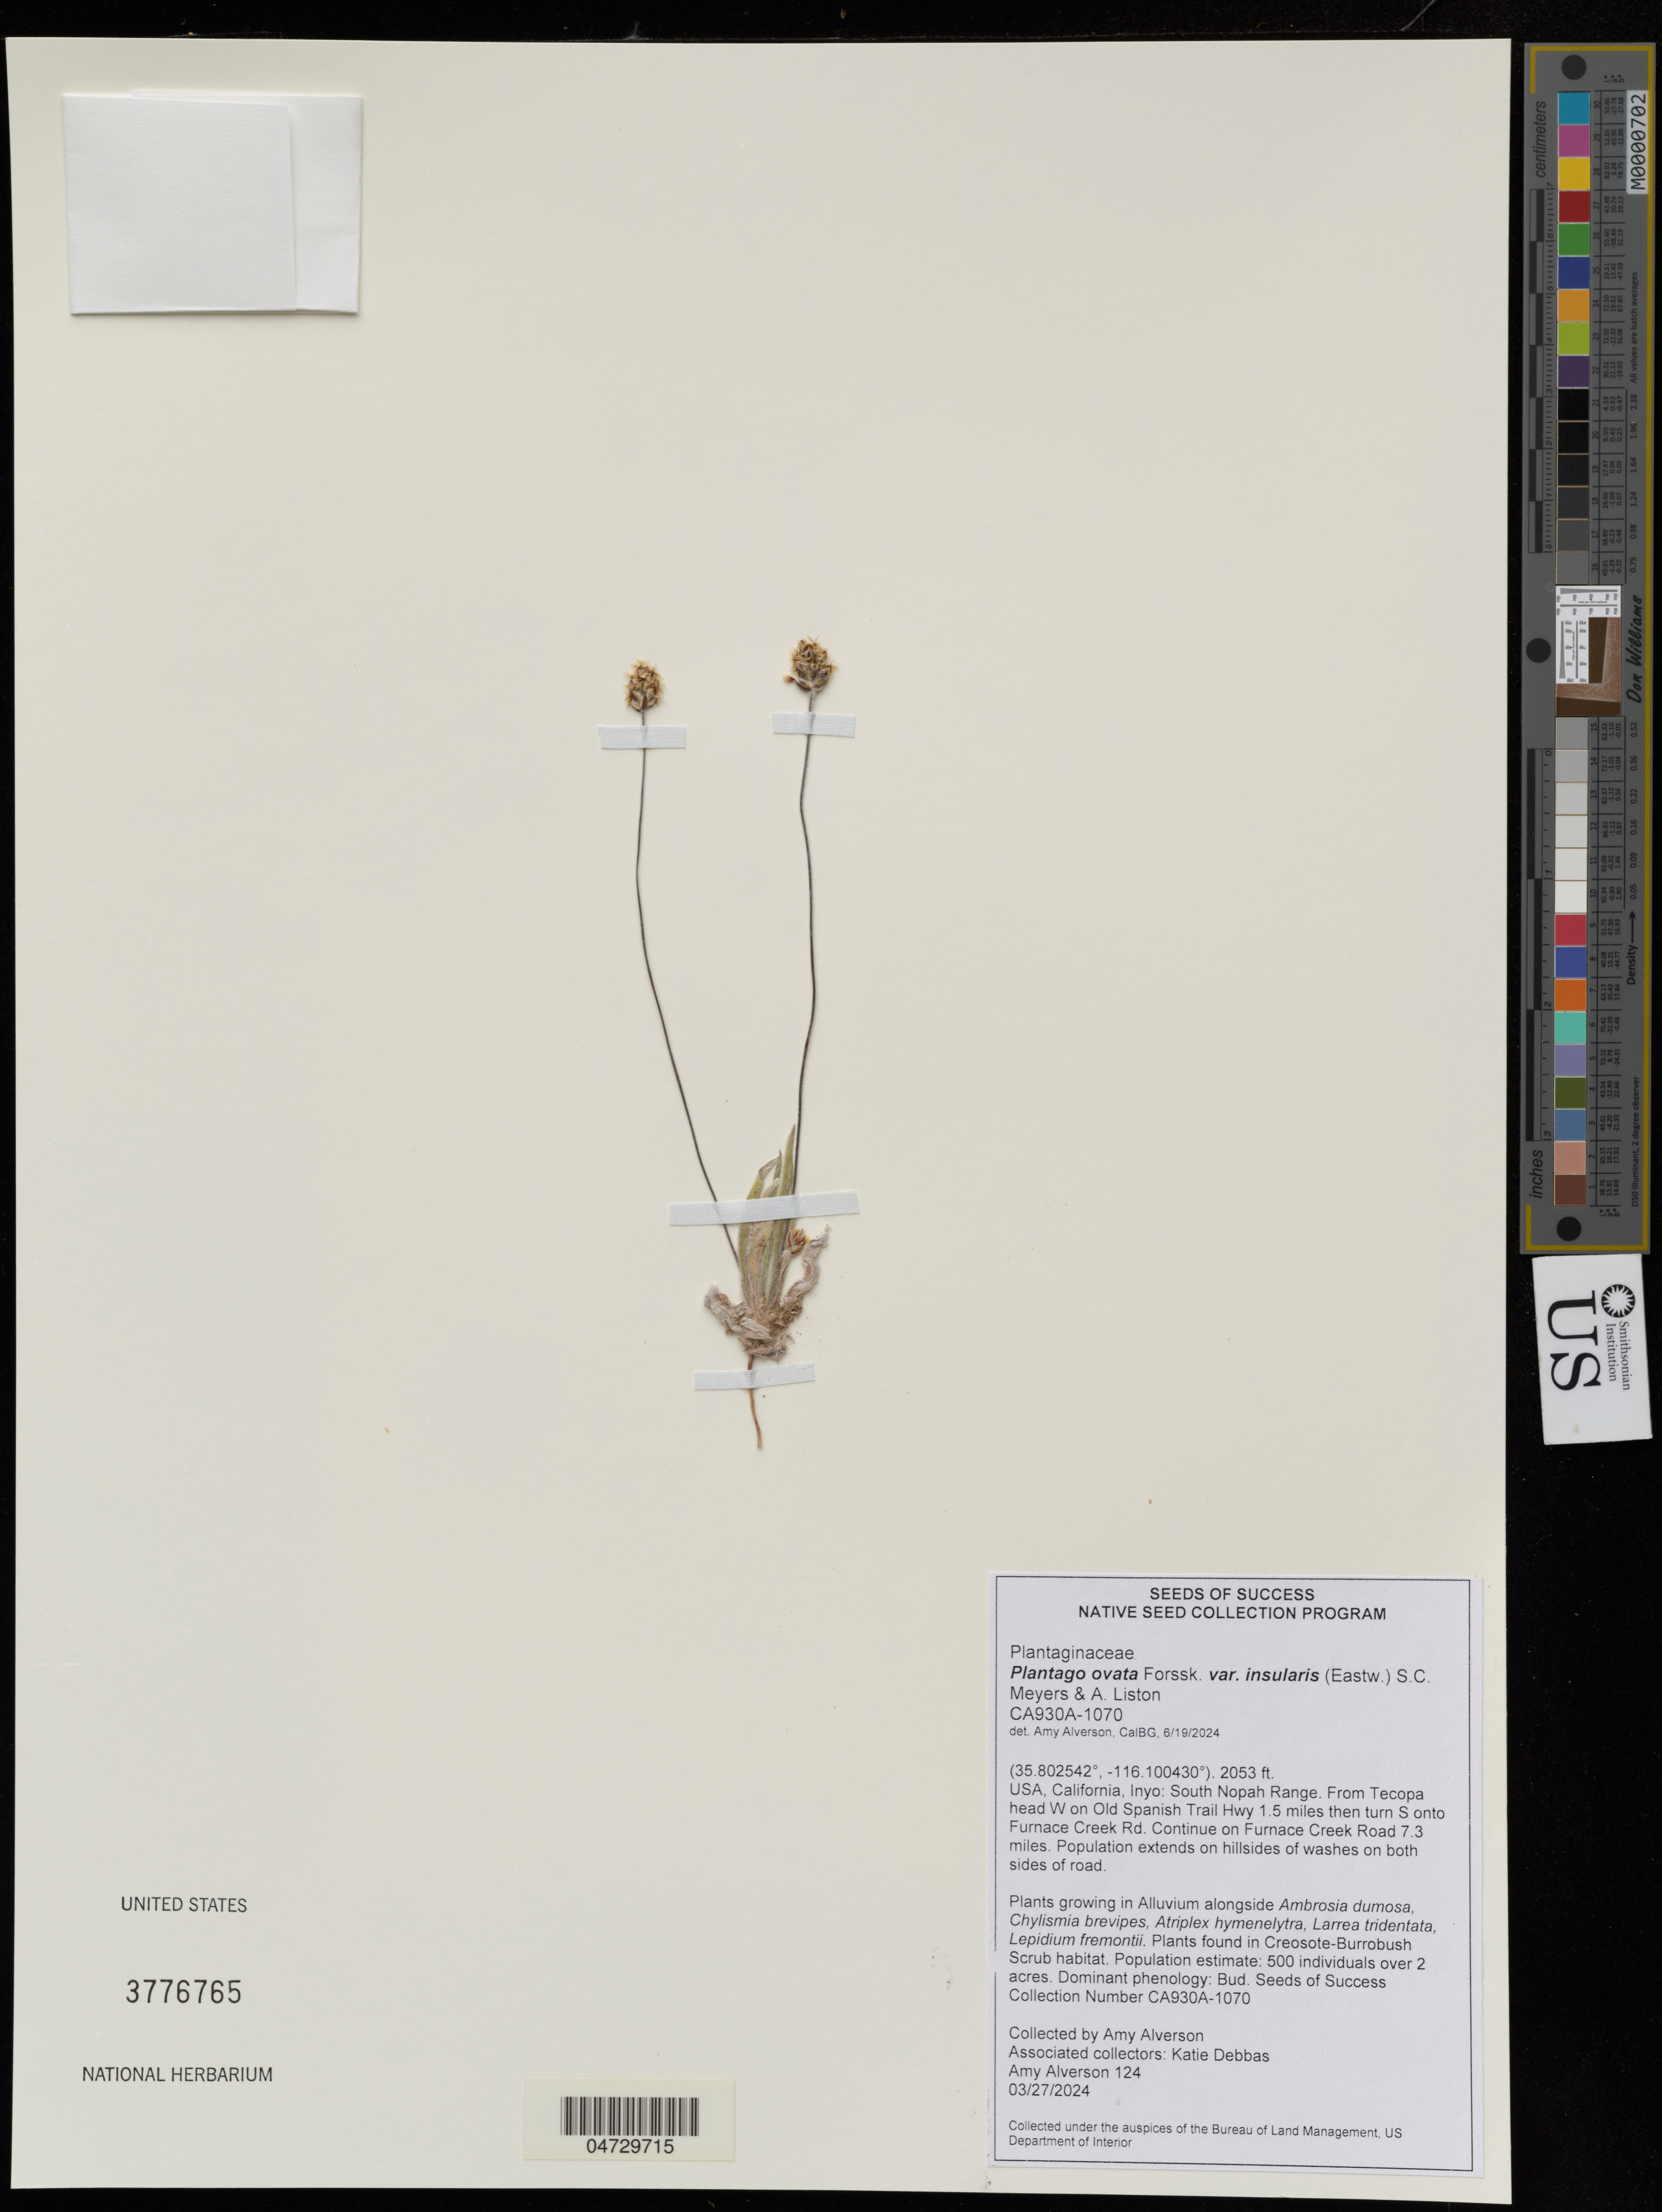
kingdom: Plantae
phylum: Tracheophyta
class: Magnoliopsida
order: Lamiales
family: Plantaginaceae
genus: Plantago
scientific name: Plantago ovata var. insularis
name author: (Eastw.) Meyers & Liston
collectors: A. Alverson & K. Debbas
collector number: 124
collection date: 2024-03-27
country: United States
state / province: California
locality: Inyo: South Nopah Range. From Tecopa head W on Old Spanish Trail Hwy 1.5 miles then turn S onto Furnace Creek Rd. Continue on Furnace Creek Road 7.3 miles.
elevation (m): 626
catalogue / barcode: US 3776765